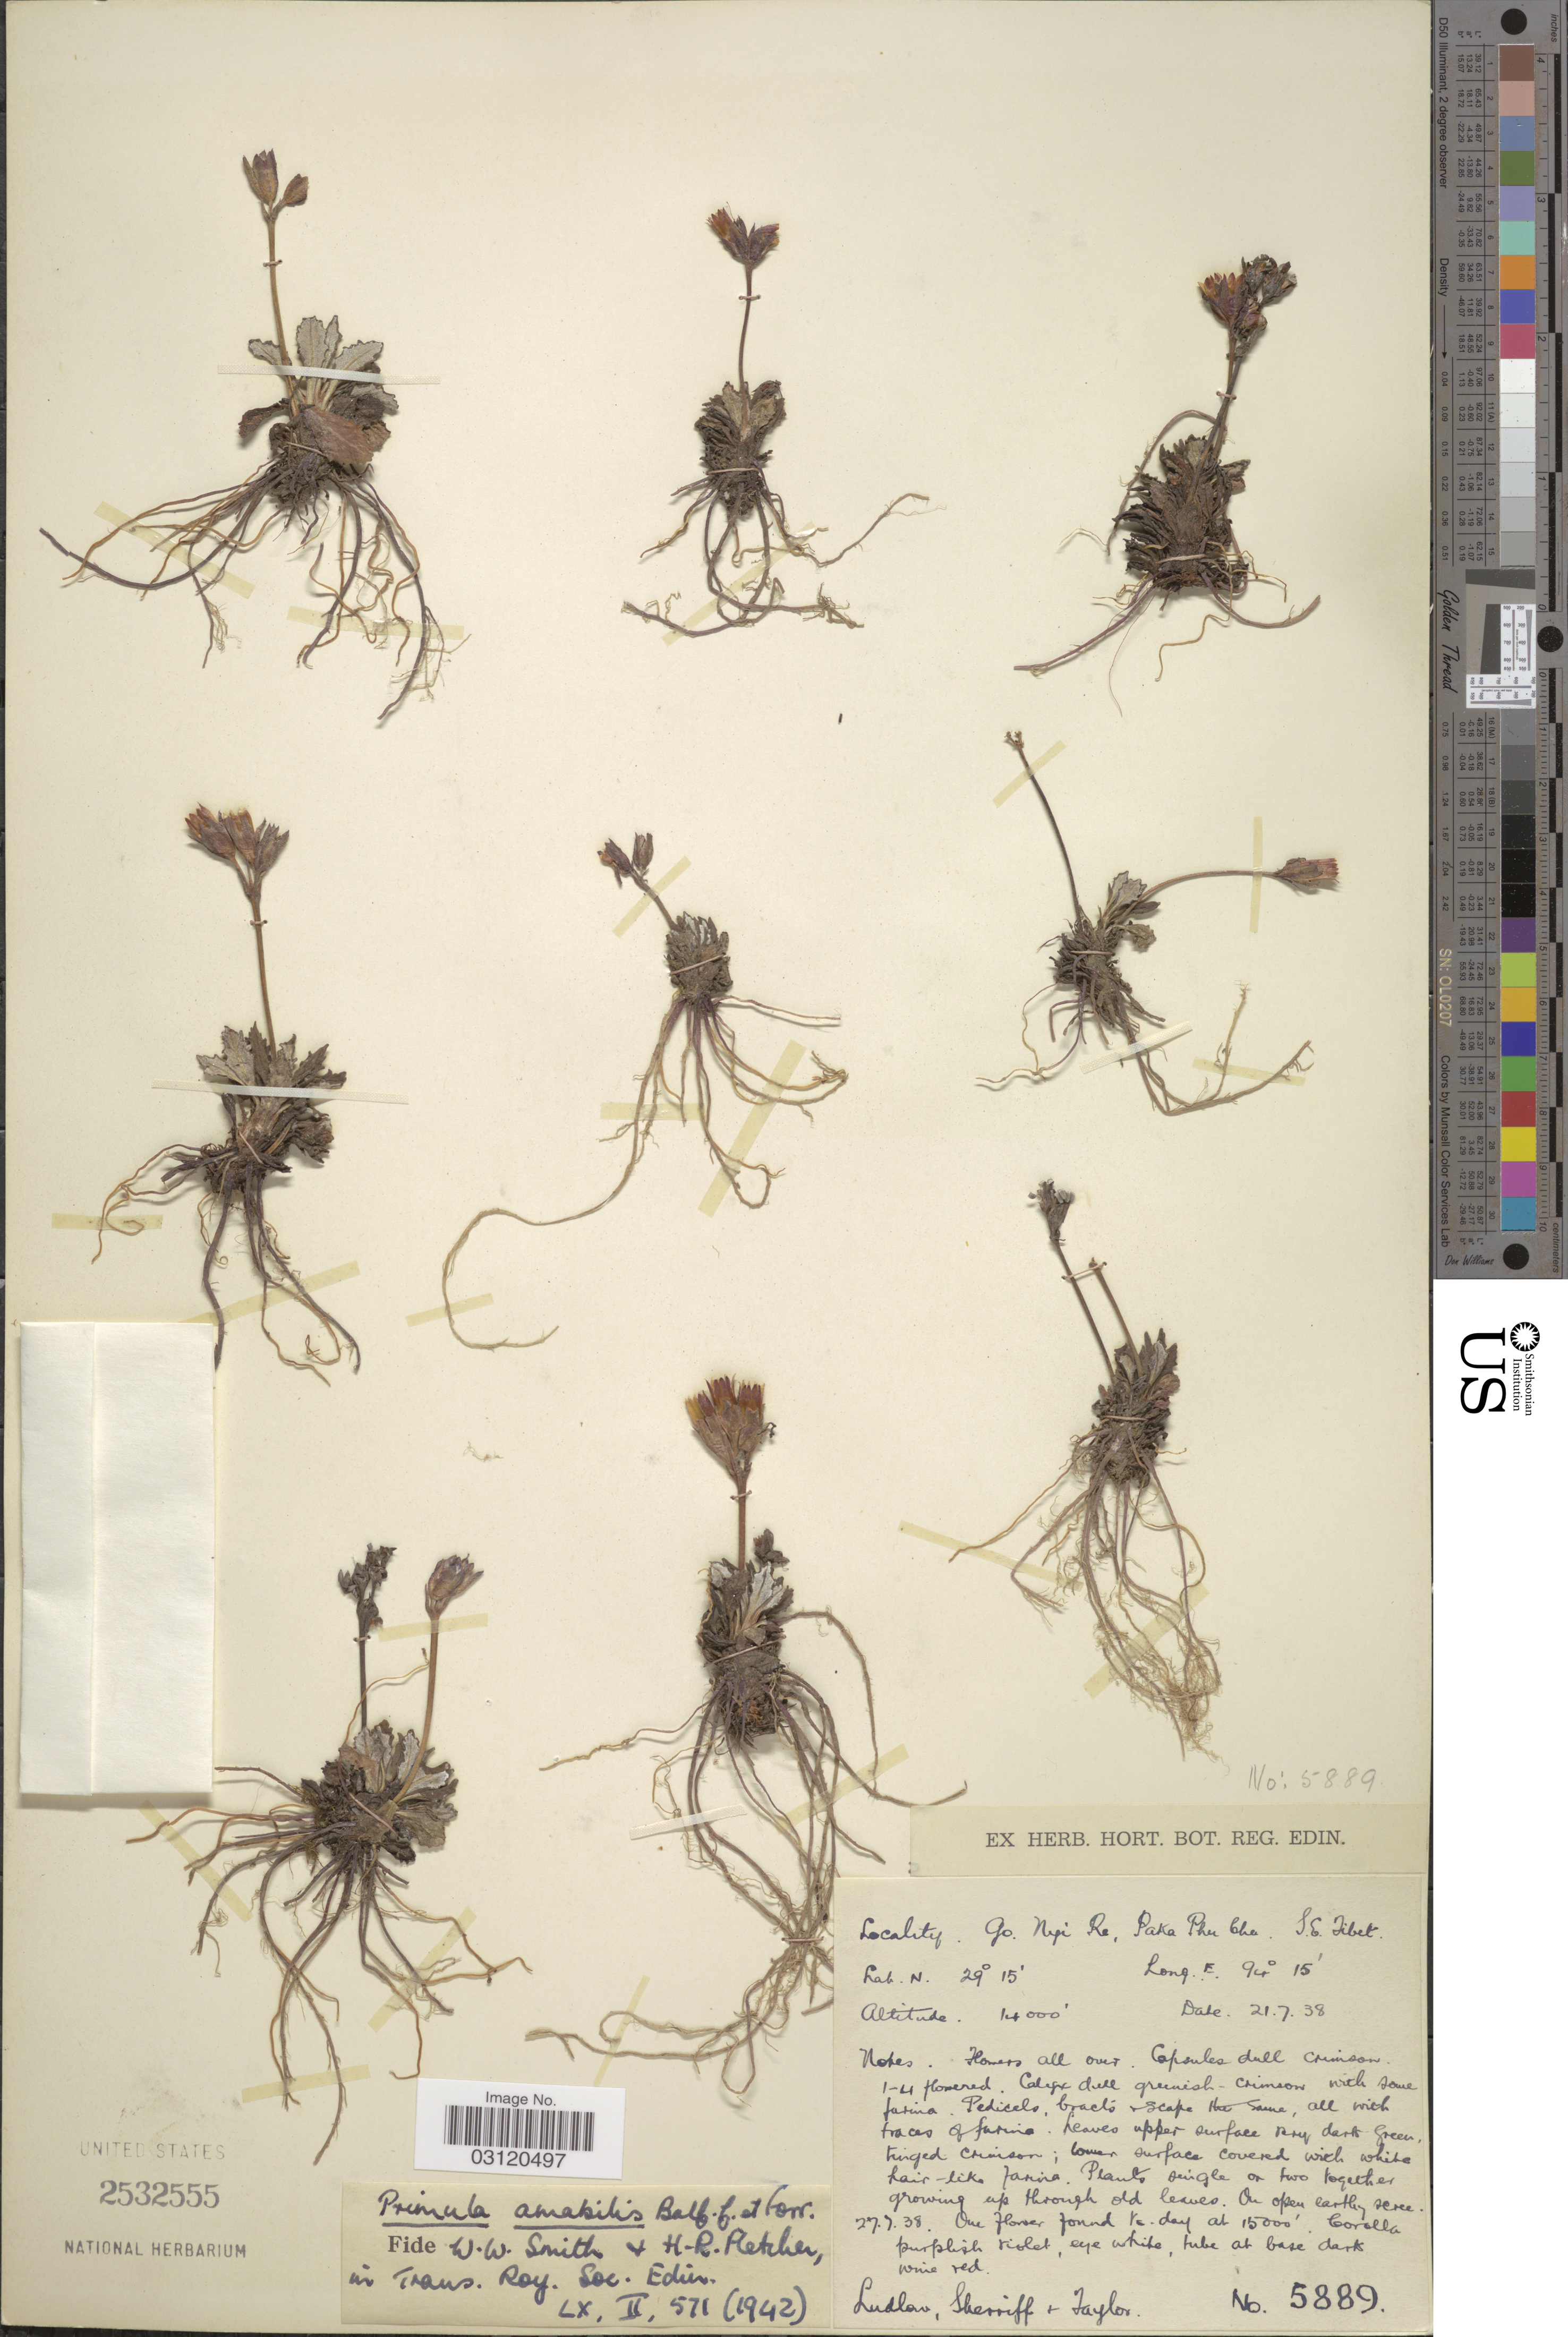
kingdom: Plantae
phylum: Tracheophyta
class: Magnoliopsida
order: Ericales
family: Primulaceae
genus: Primula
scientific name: Primula amabilis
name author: Balf. f. & Forrest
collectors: -. Ludlow, Sherriff & -- Taylor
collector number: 5889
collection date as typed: Transcribed d/m/y: 21/7/38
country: China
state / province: Xizang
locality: Go. Nipe Re, Paka Phu Cha. S.E. Tibet.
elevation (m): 4267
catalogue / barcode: US 2532555